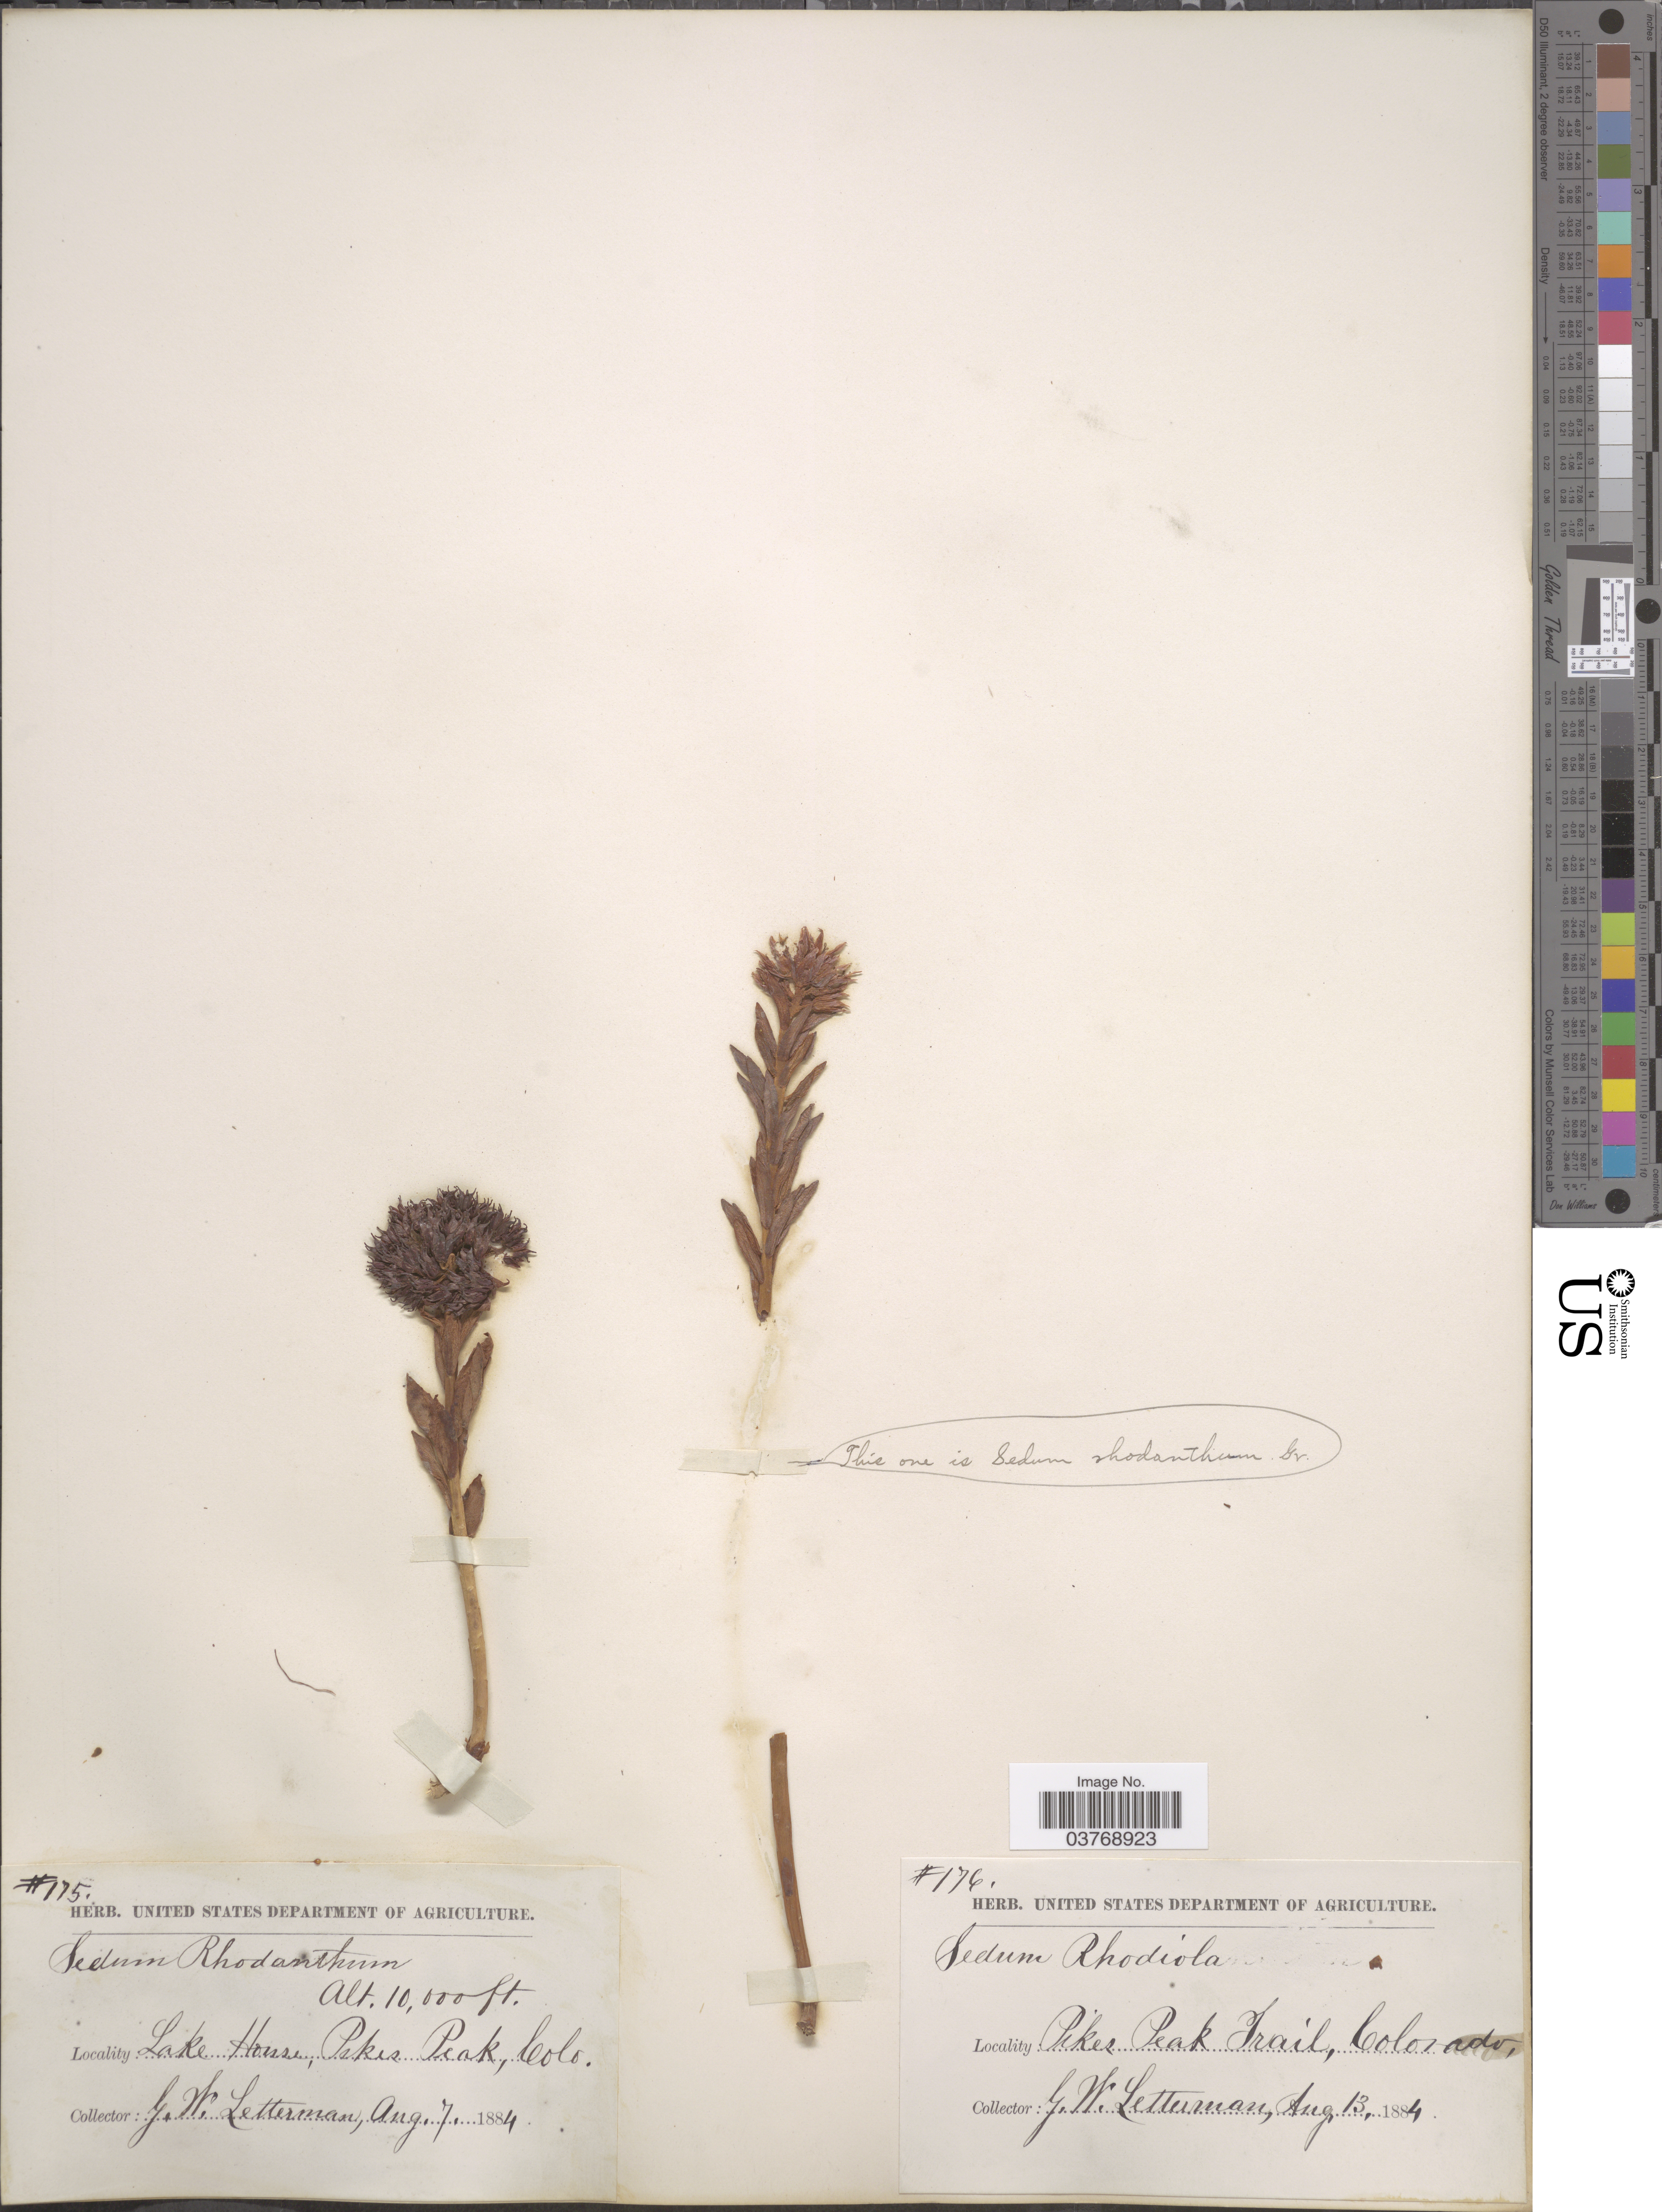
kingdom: Plantae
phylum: Tracheophyta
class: Magnoliopsida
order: Saxifragales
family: Crassulaceae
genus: Rhodiola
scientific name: Rhodiola rhodantha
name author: (A. Gray) H. Jacobsen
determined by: Strong, Mark T., (BOT), Smithsonian Institution - National Museum of Natural History (UNITED STATES)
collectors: G. W. Letterman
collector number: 176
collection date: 1884-08-13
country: United States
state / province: Colorado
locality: Pikes Peak Trail.